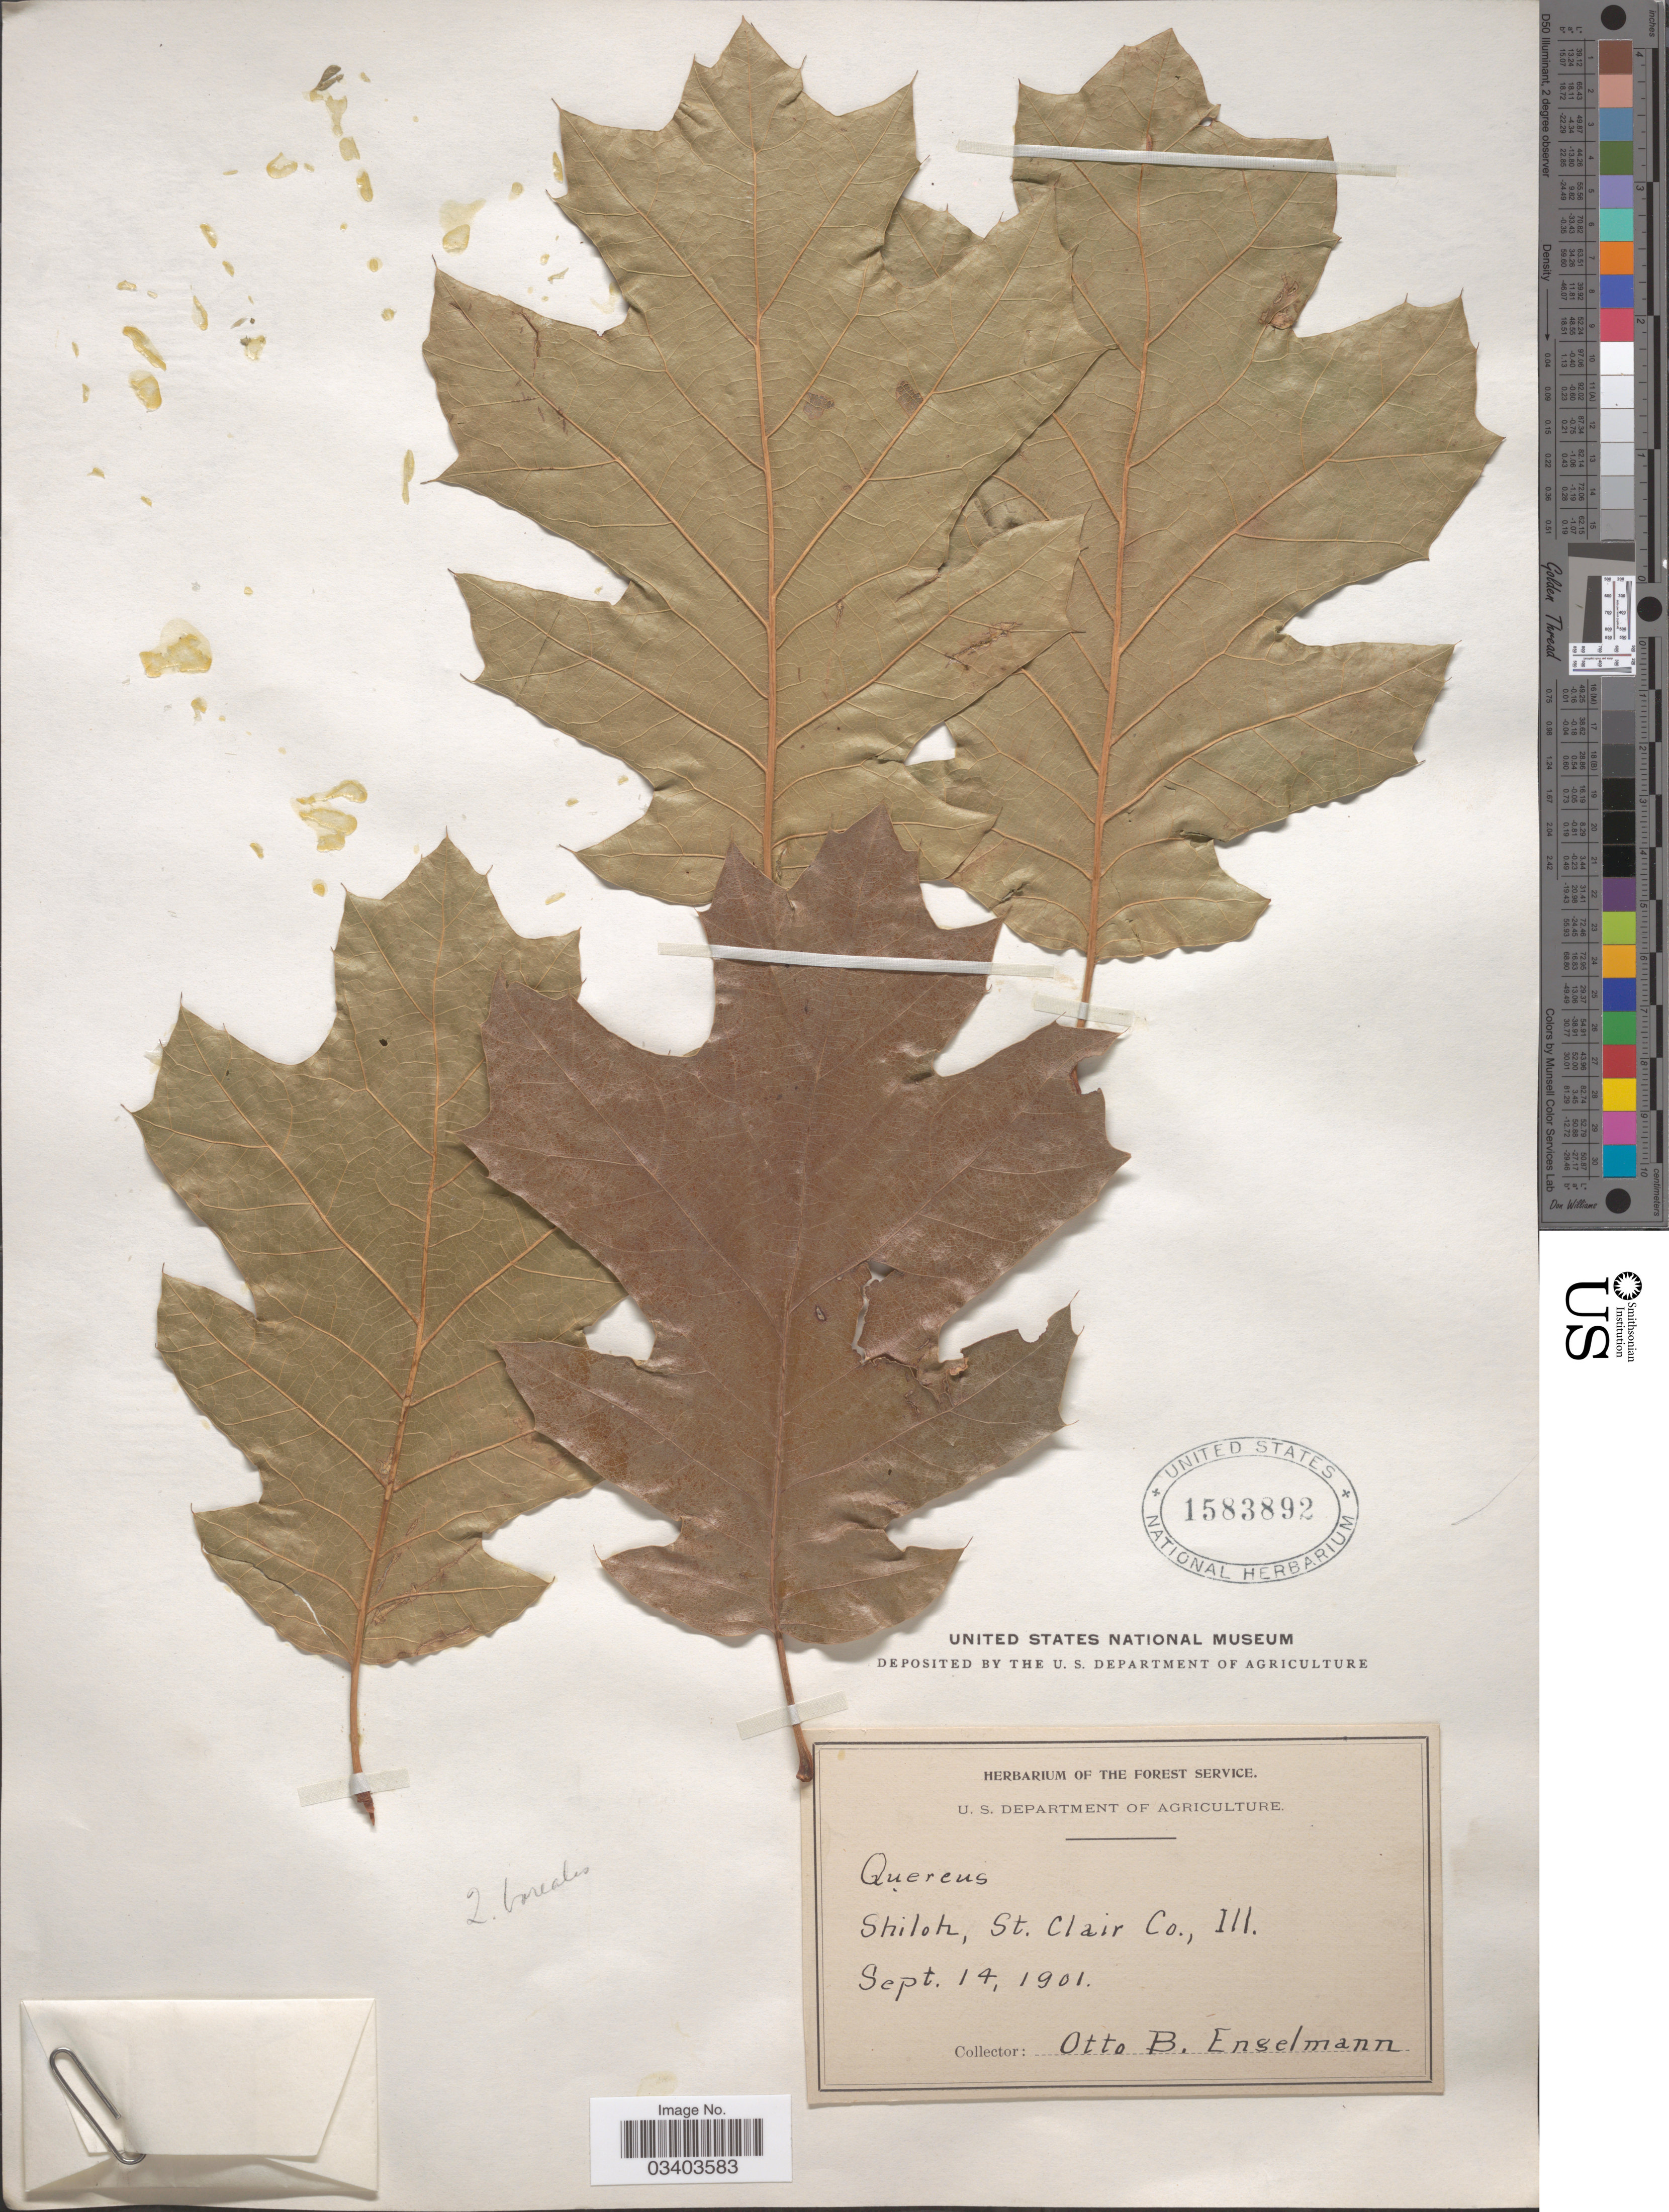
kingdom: Plantae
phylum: Tracheophyta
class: Magnoliopsida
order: Fagales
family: Fagaceae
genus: Quercus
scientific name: Quercus borealis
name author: F. Michx.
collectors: O. Engelmann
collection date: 1901-09-14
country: United States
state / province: Illinois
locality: Shiloh, St. Clair Co.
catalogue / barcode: US 1583892